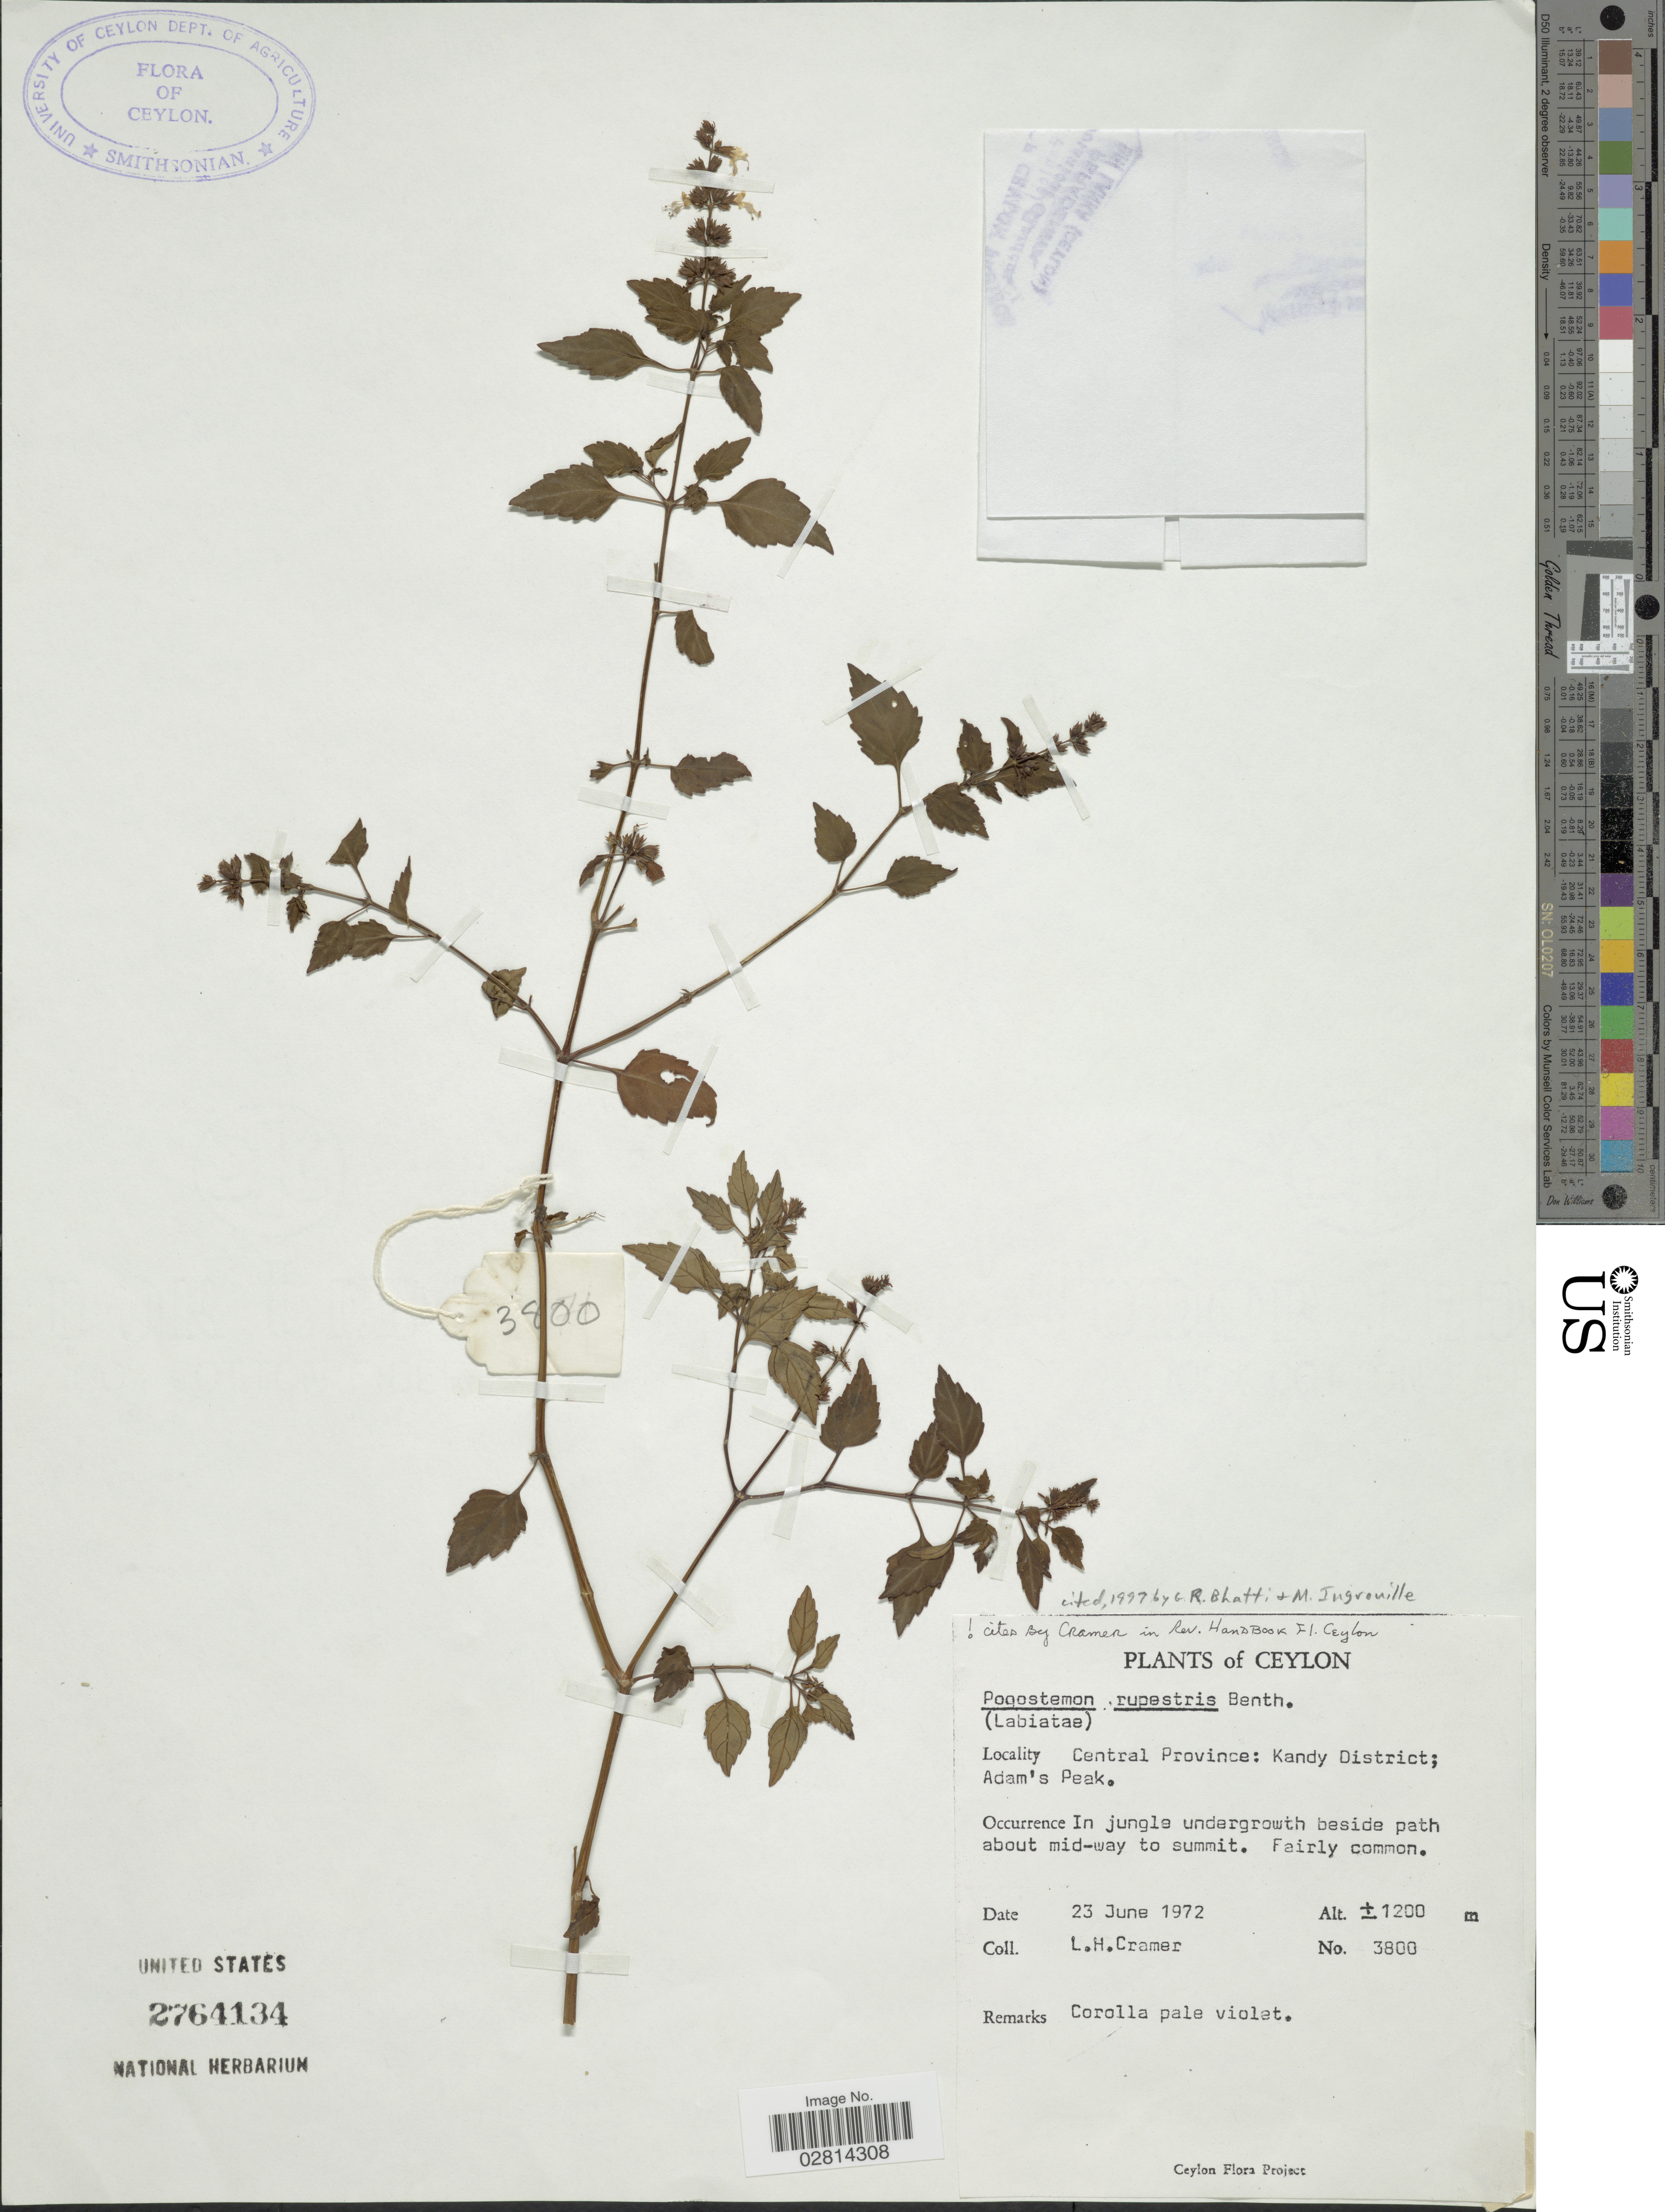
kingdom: Plantae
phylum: Tracheophyta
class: Magnoliopsida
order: Lamiales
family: Lamiaceae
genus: Pogostemon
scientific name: Pogostemon rupestris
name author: Benth.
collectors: L. H. Cramer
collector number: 3800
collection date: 1972-06-23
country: Sri Lanka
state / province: Central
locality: Ceylon. Kandy District; Adam's Peak.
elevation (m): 1200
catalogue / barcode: US 2764134